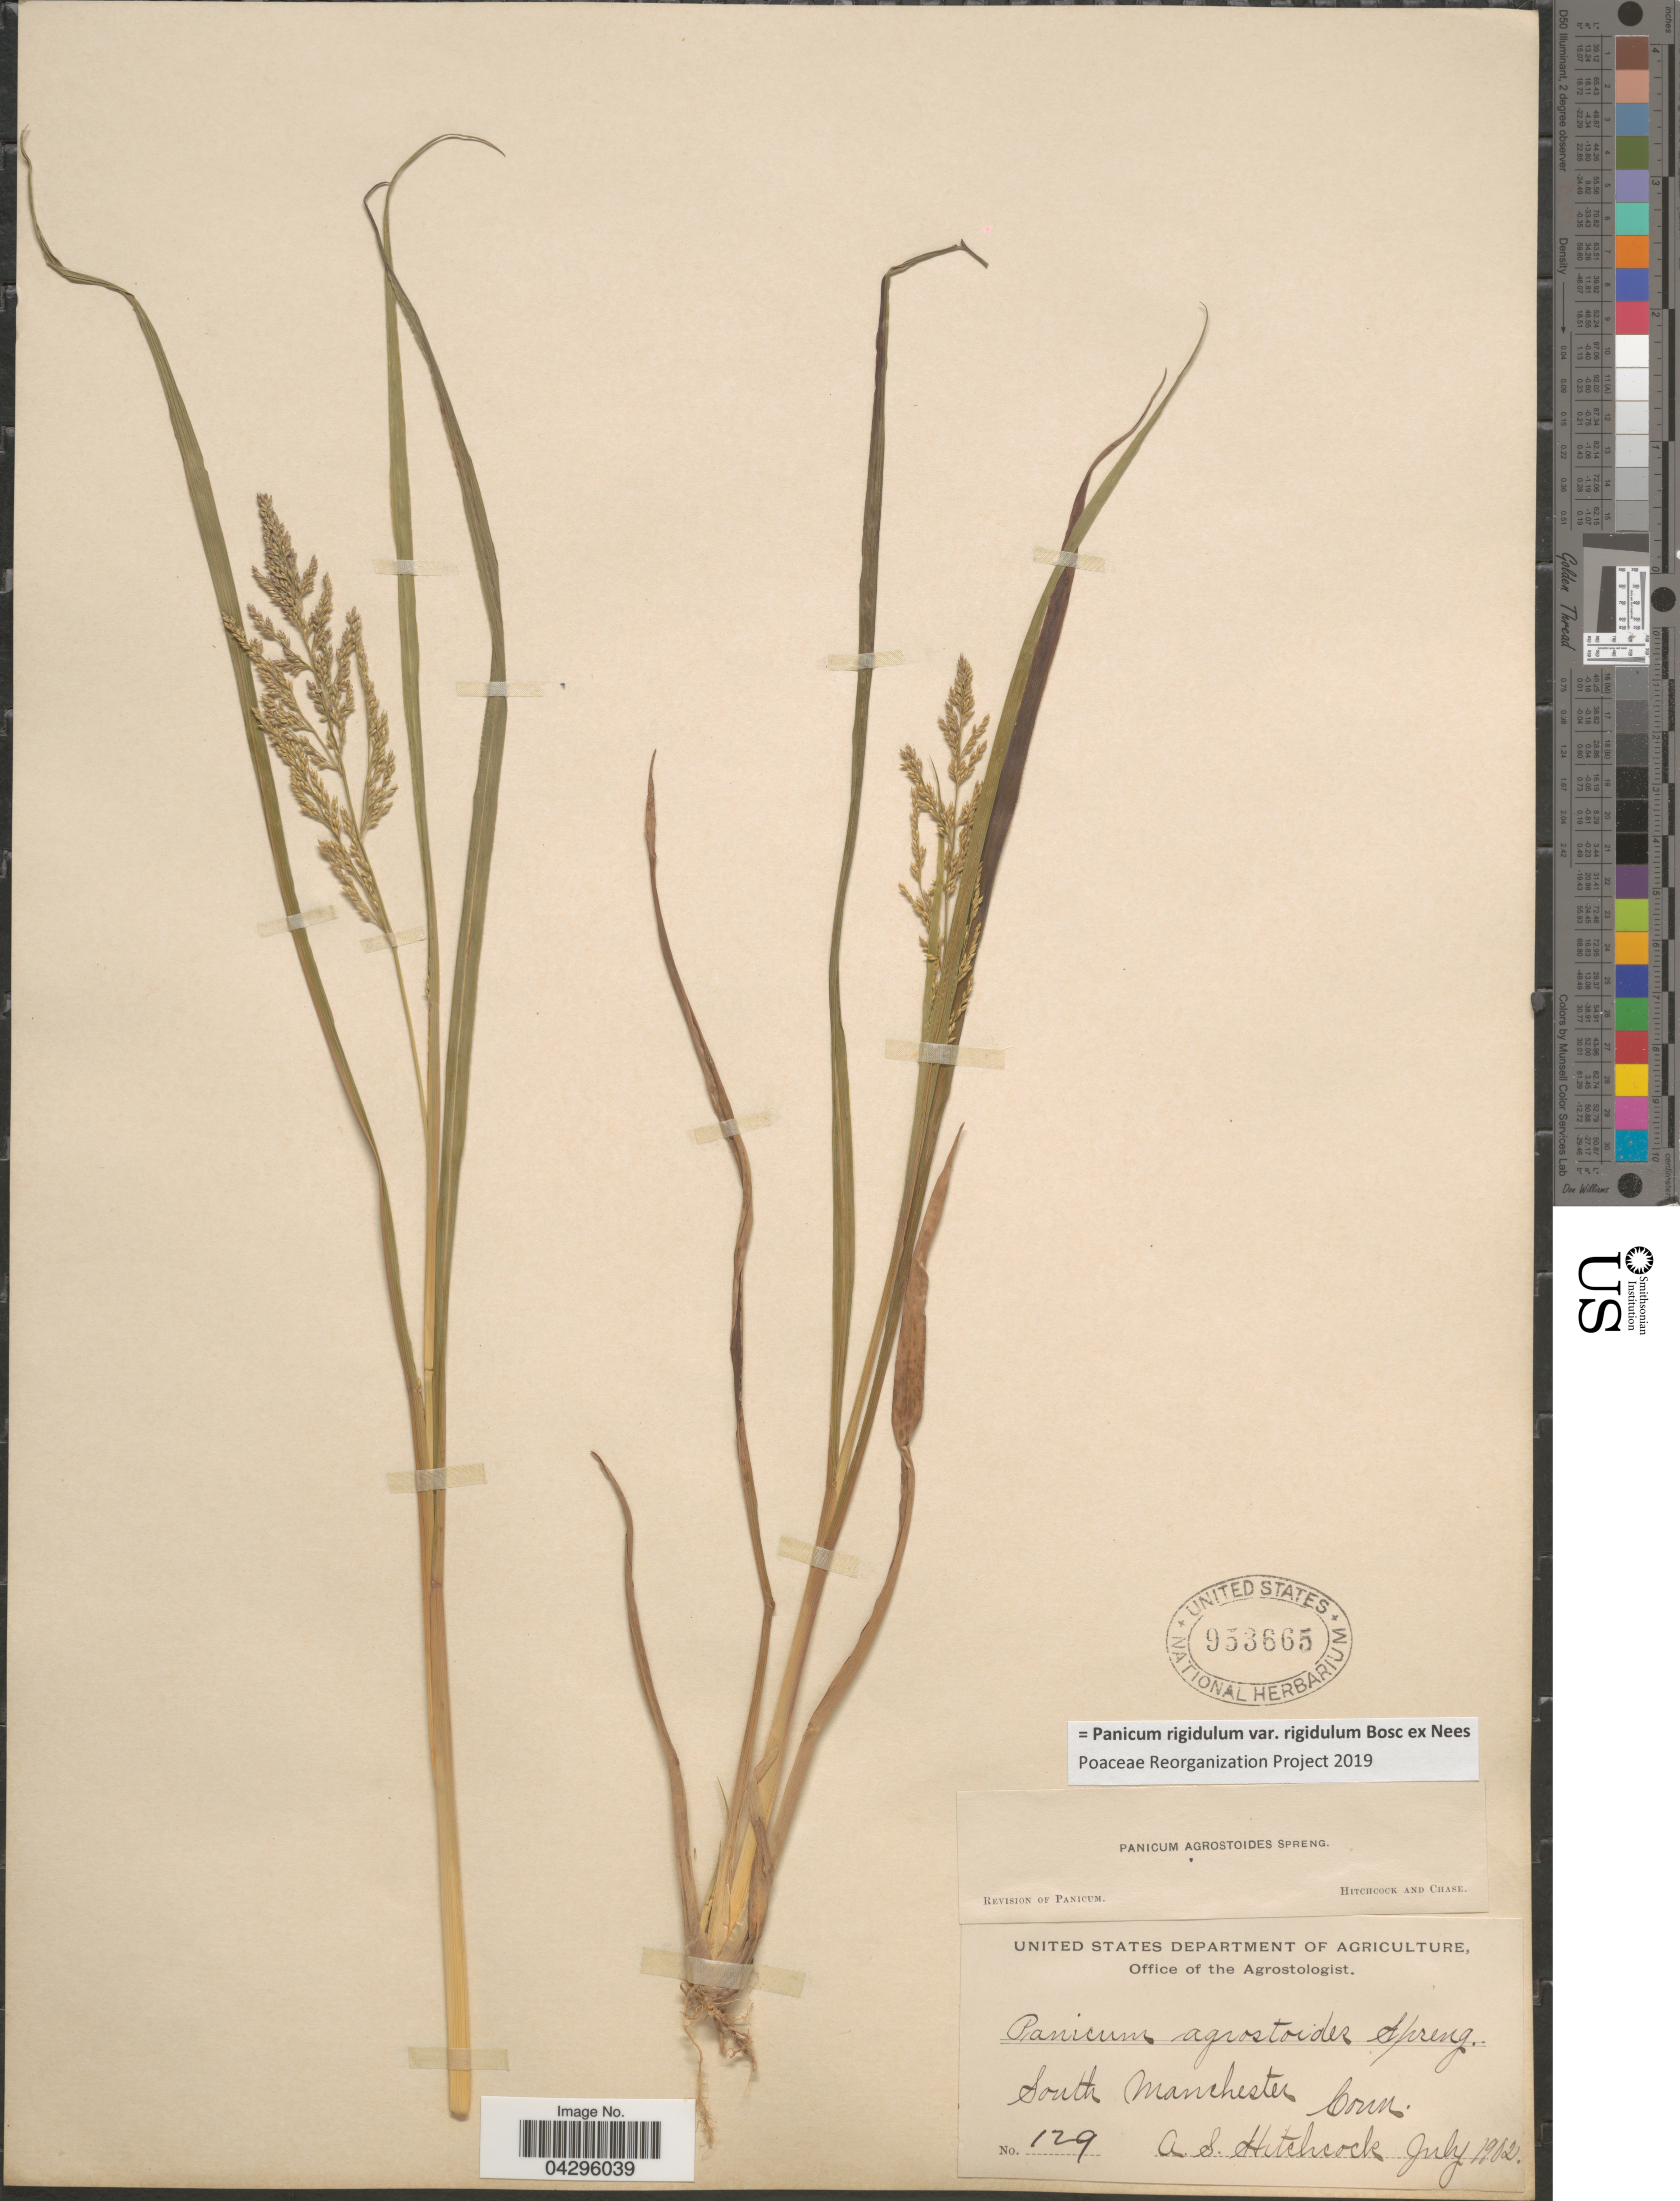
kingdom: Plantae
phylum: Tracheophyta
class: Liliopsida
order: Poales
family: Poaceae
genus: Panicum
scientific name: Panicum rigidulum var. rigidulum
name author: Bosc ex Nees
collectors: A. S. Hitchcock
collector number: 129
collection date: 1902-07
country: United States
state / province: Connecticut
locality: South Manchester.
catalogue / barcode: US 953665